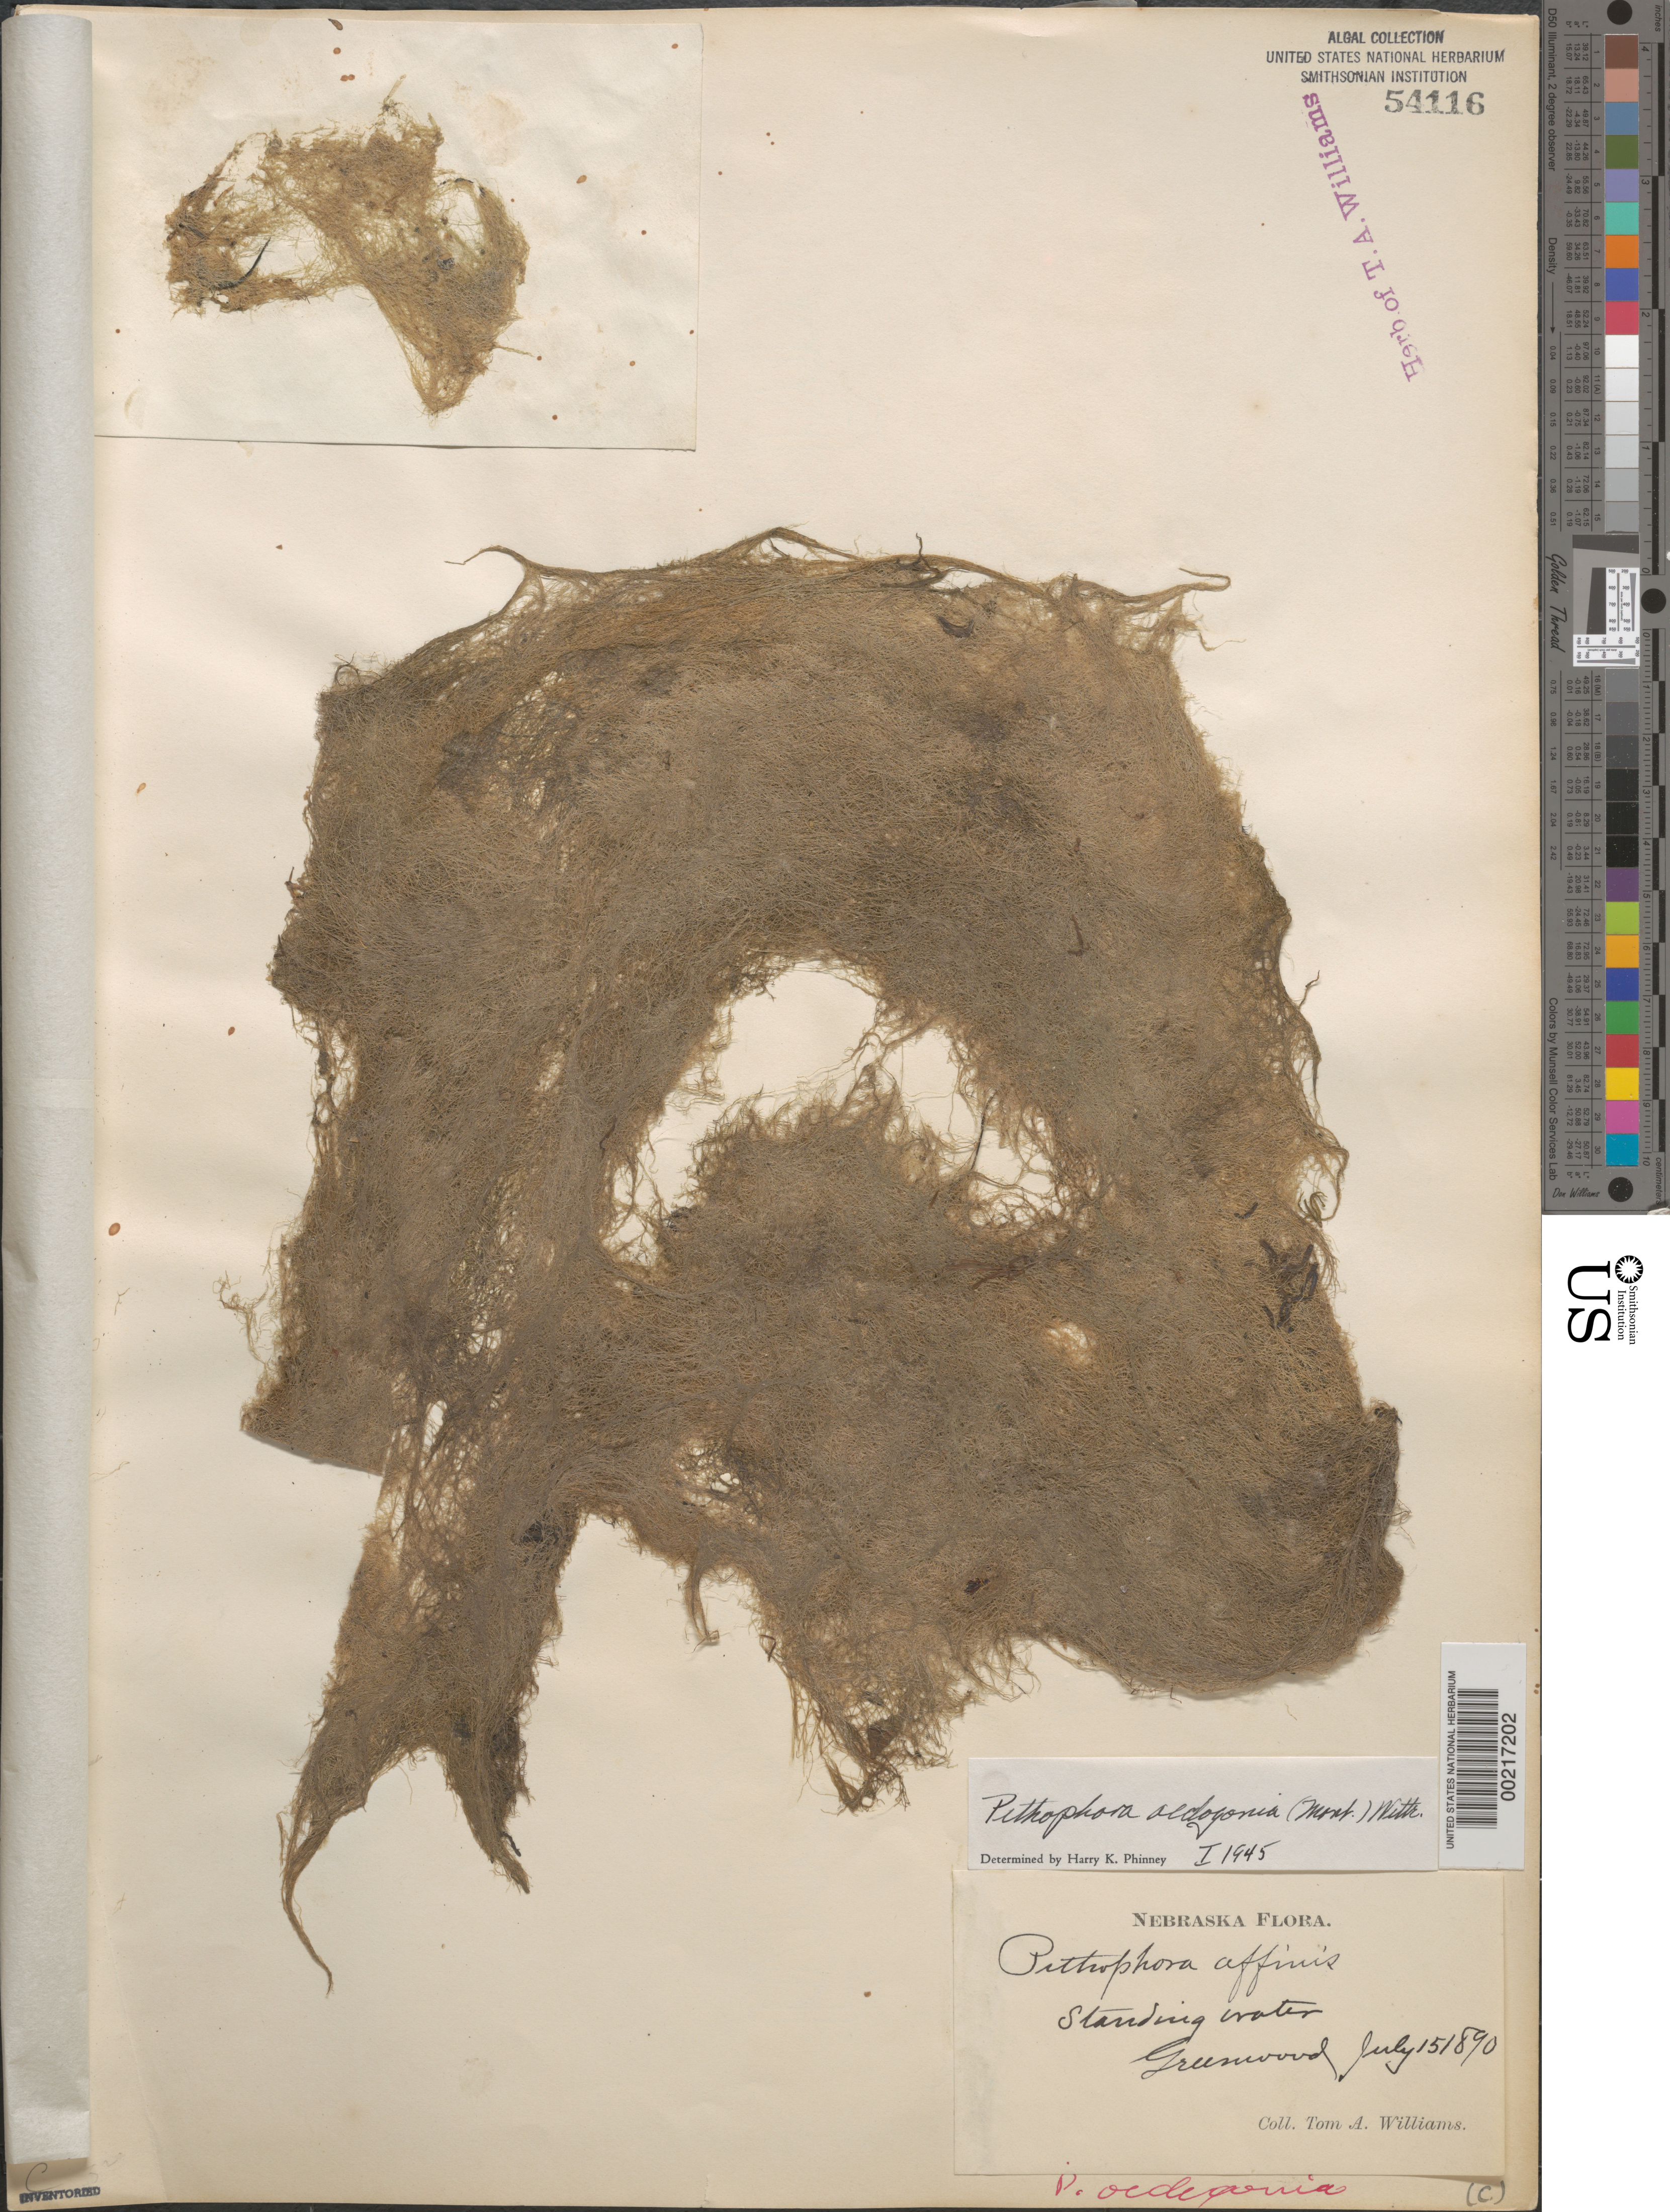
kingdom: Plantae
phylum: Chlorophyta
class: Ulvophyceae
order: Cladophorales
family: Cladophoraceae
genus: Pithophora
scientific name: Pithophora roettleri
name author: (Roth) Wittr.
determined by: Algae name updating Project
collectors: T. A. Williams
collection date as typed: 15 Jul 1890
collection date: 1890-07-15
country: United States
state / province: Nebraska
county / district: Cass County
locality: Greenwood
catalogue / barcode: US 54116